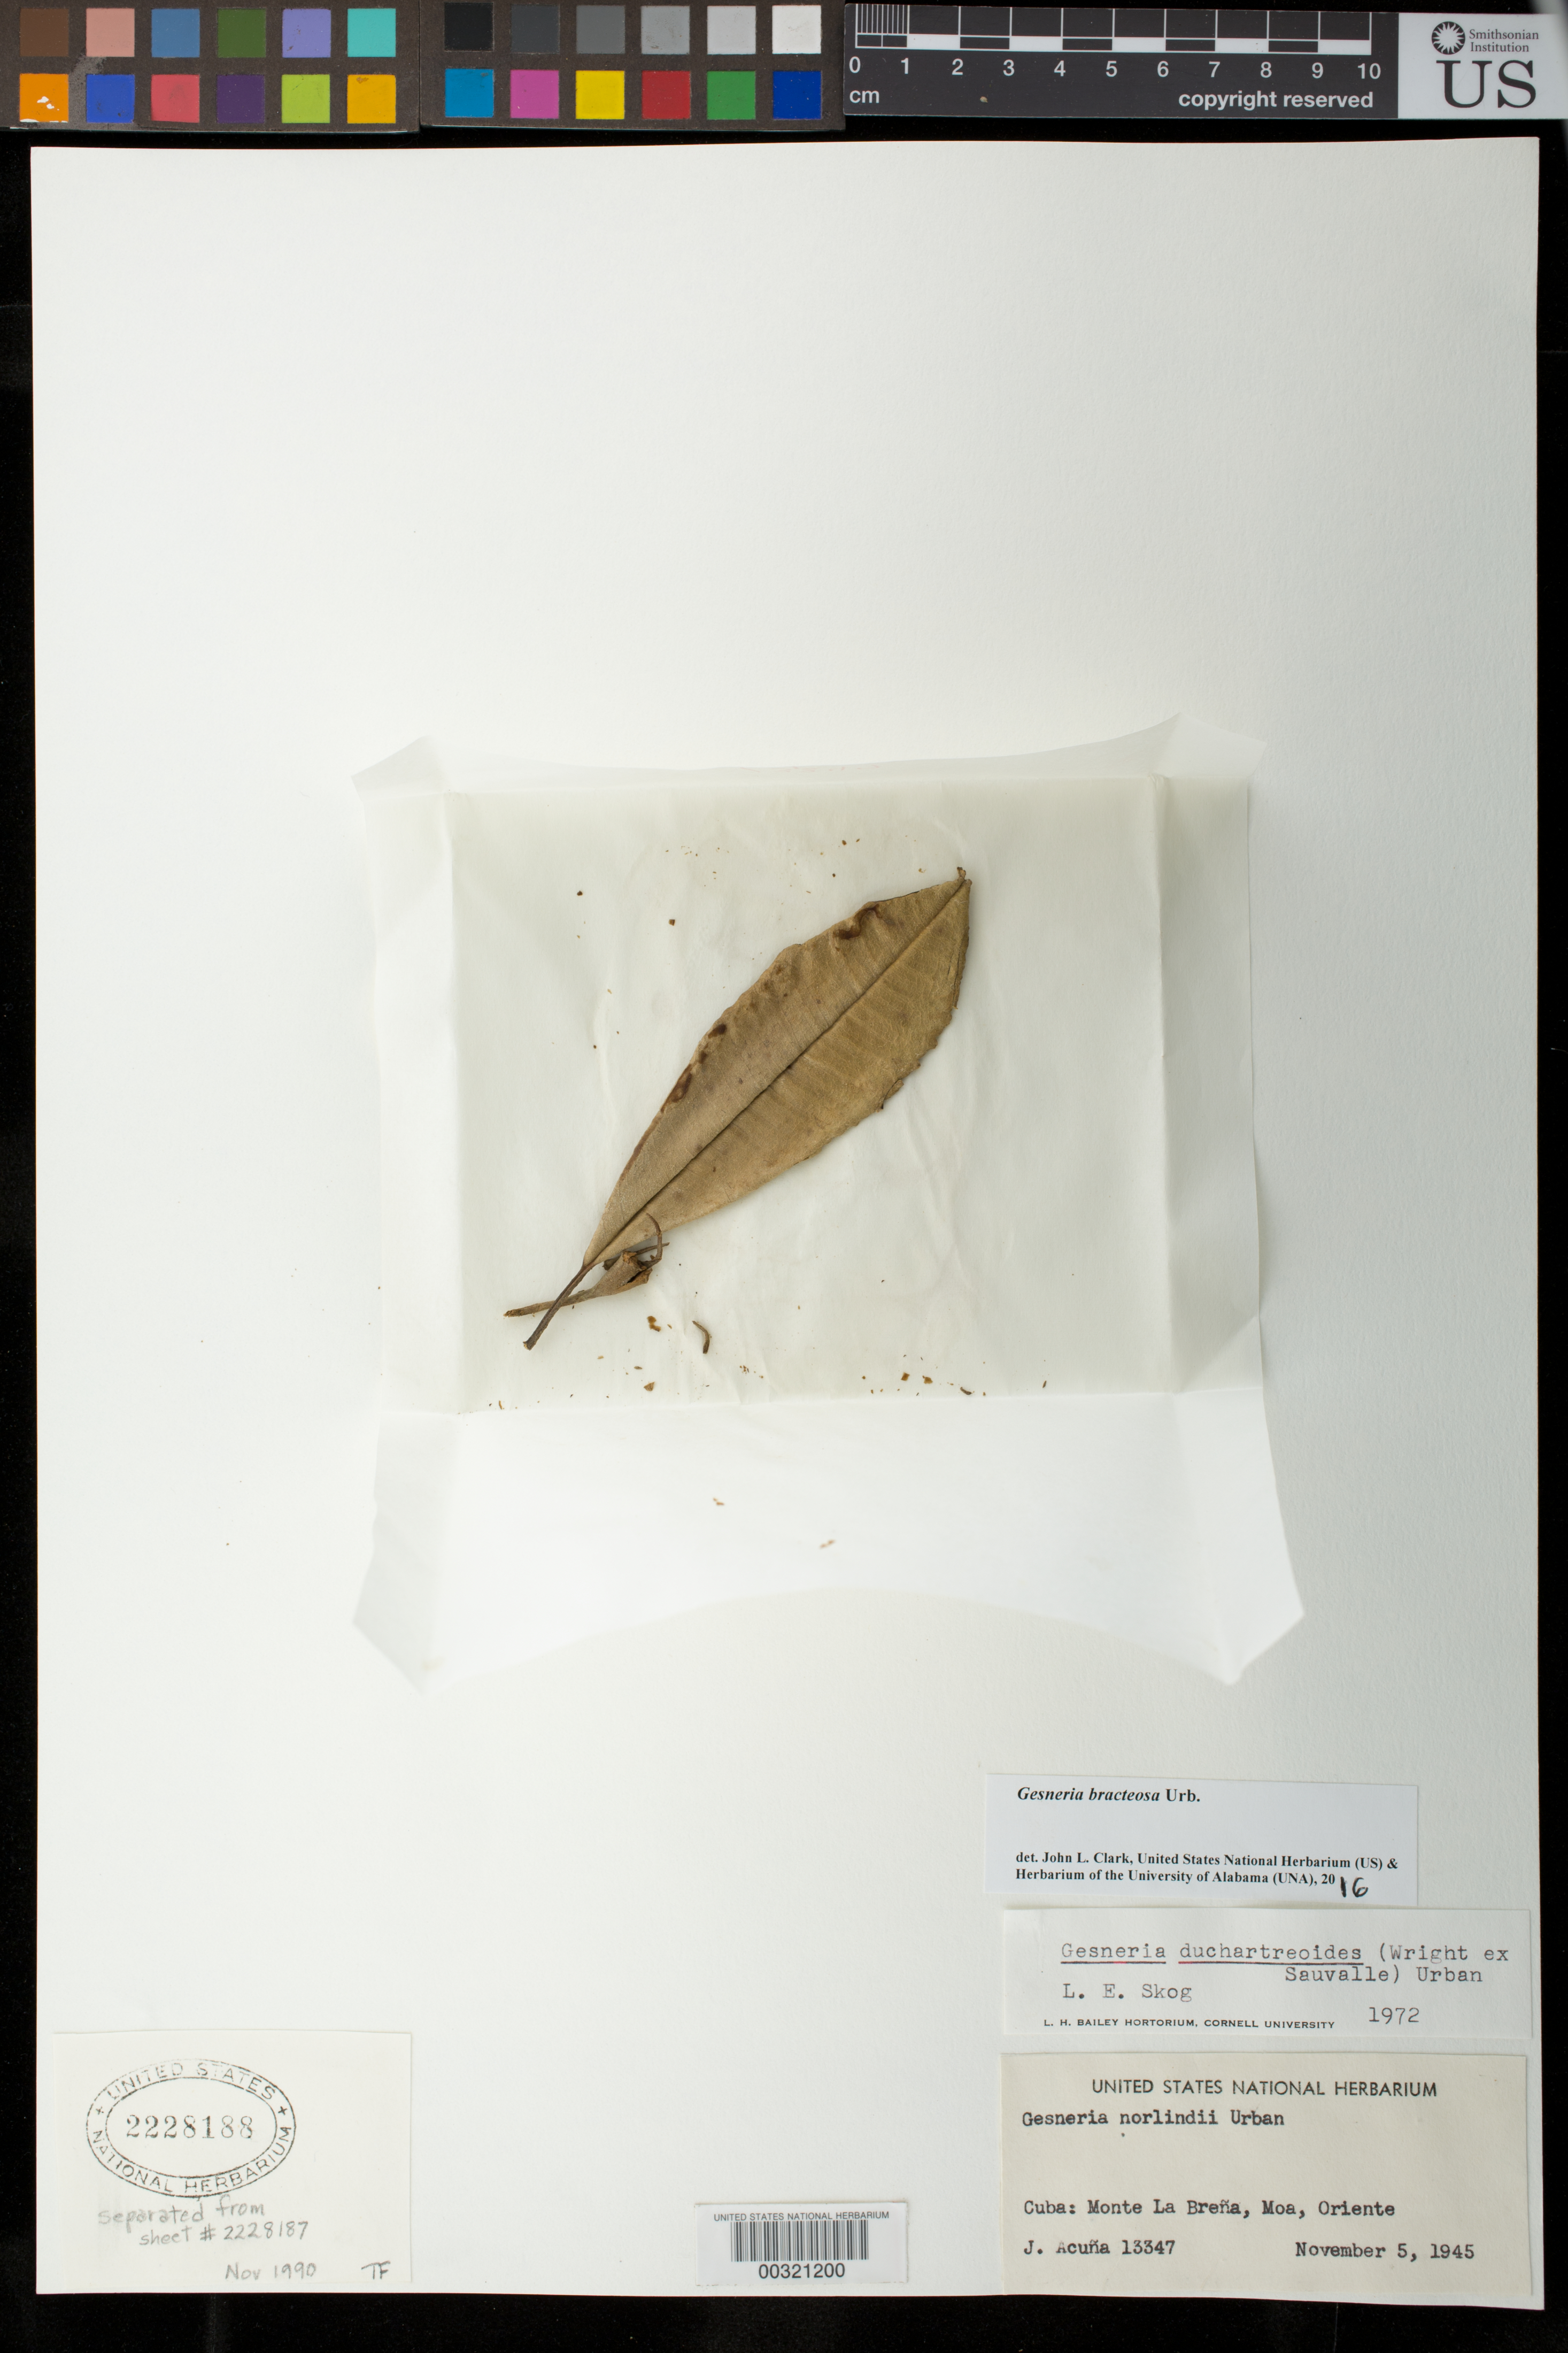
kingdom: Plantae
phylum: Tracheophyta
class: Magnoliopsida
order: Lamiales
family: Gesneriaceae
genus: Gesneria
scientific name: Gesneria bracteosa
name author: Urb.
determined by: Clark, J. L., (SEL), The Marie Selby Botanical Garden (UNITED STATES)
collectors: J. Acuña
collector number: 13347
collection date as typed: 05 Nov 1945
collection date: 1945-11-05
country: Cuba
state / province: Oriente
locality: Monte La Breña, Moa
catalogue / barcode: US 2228188